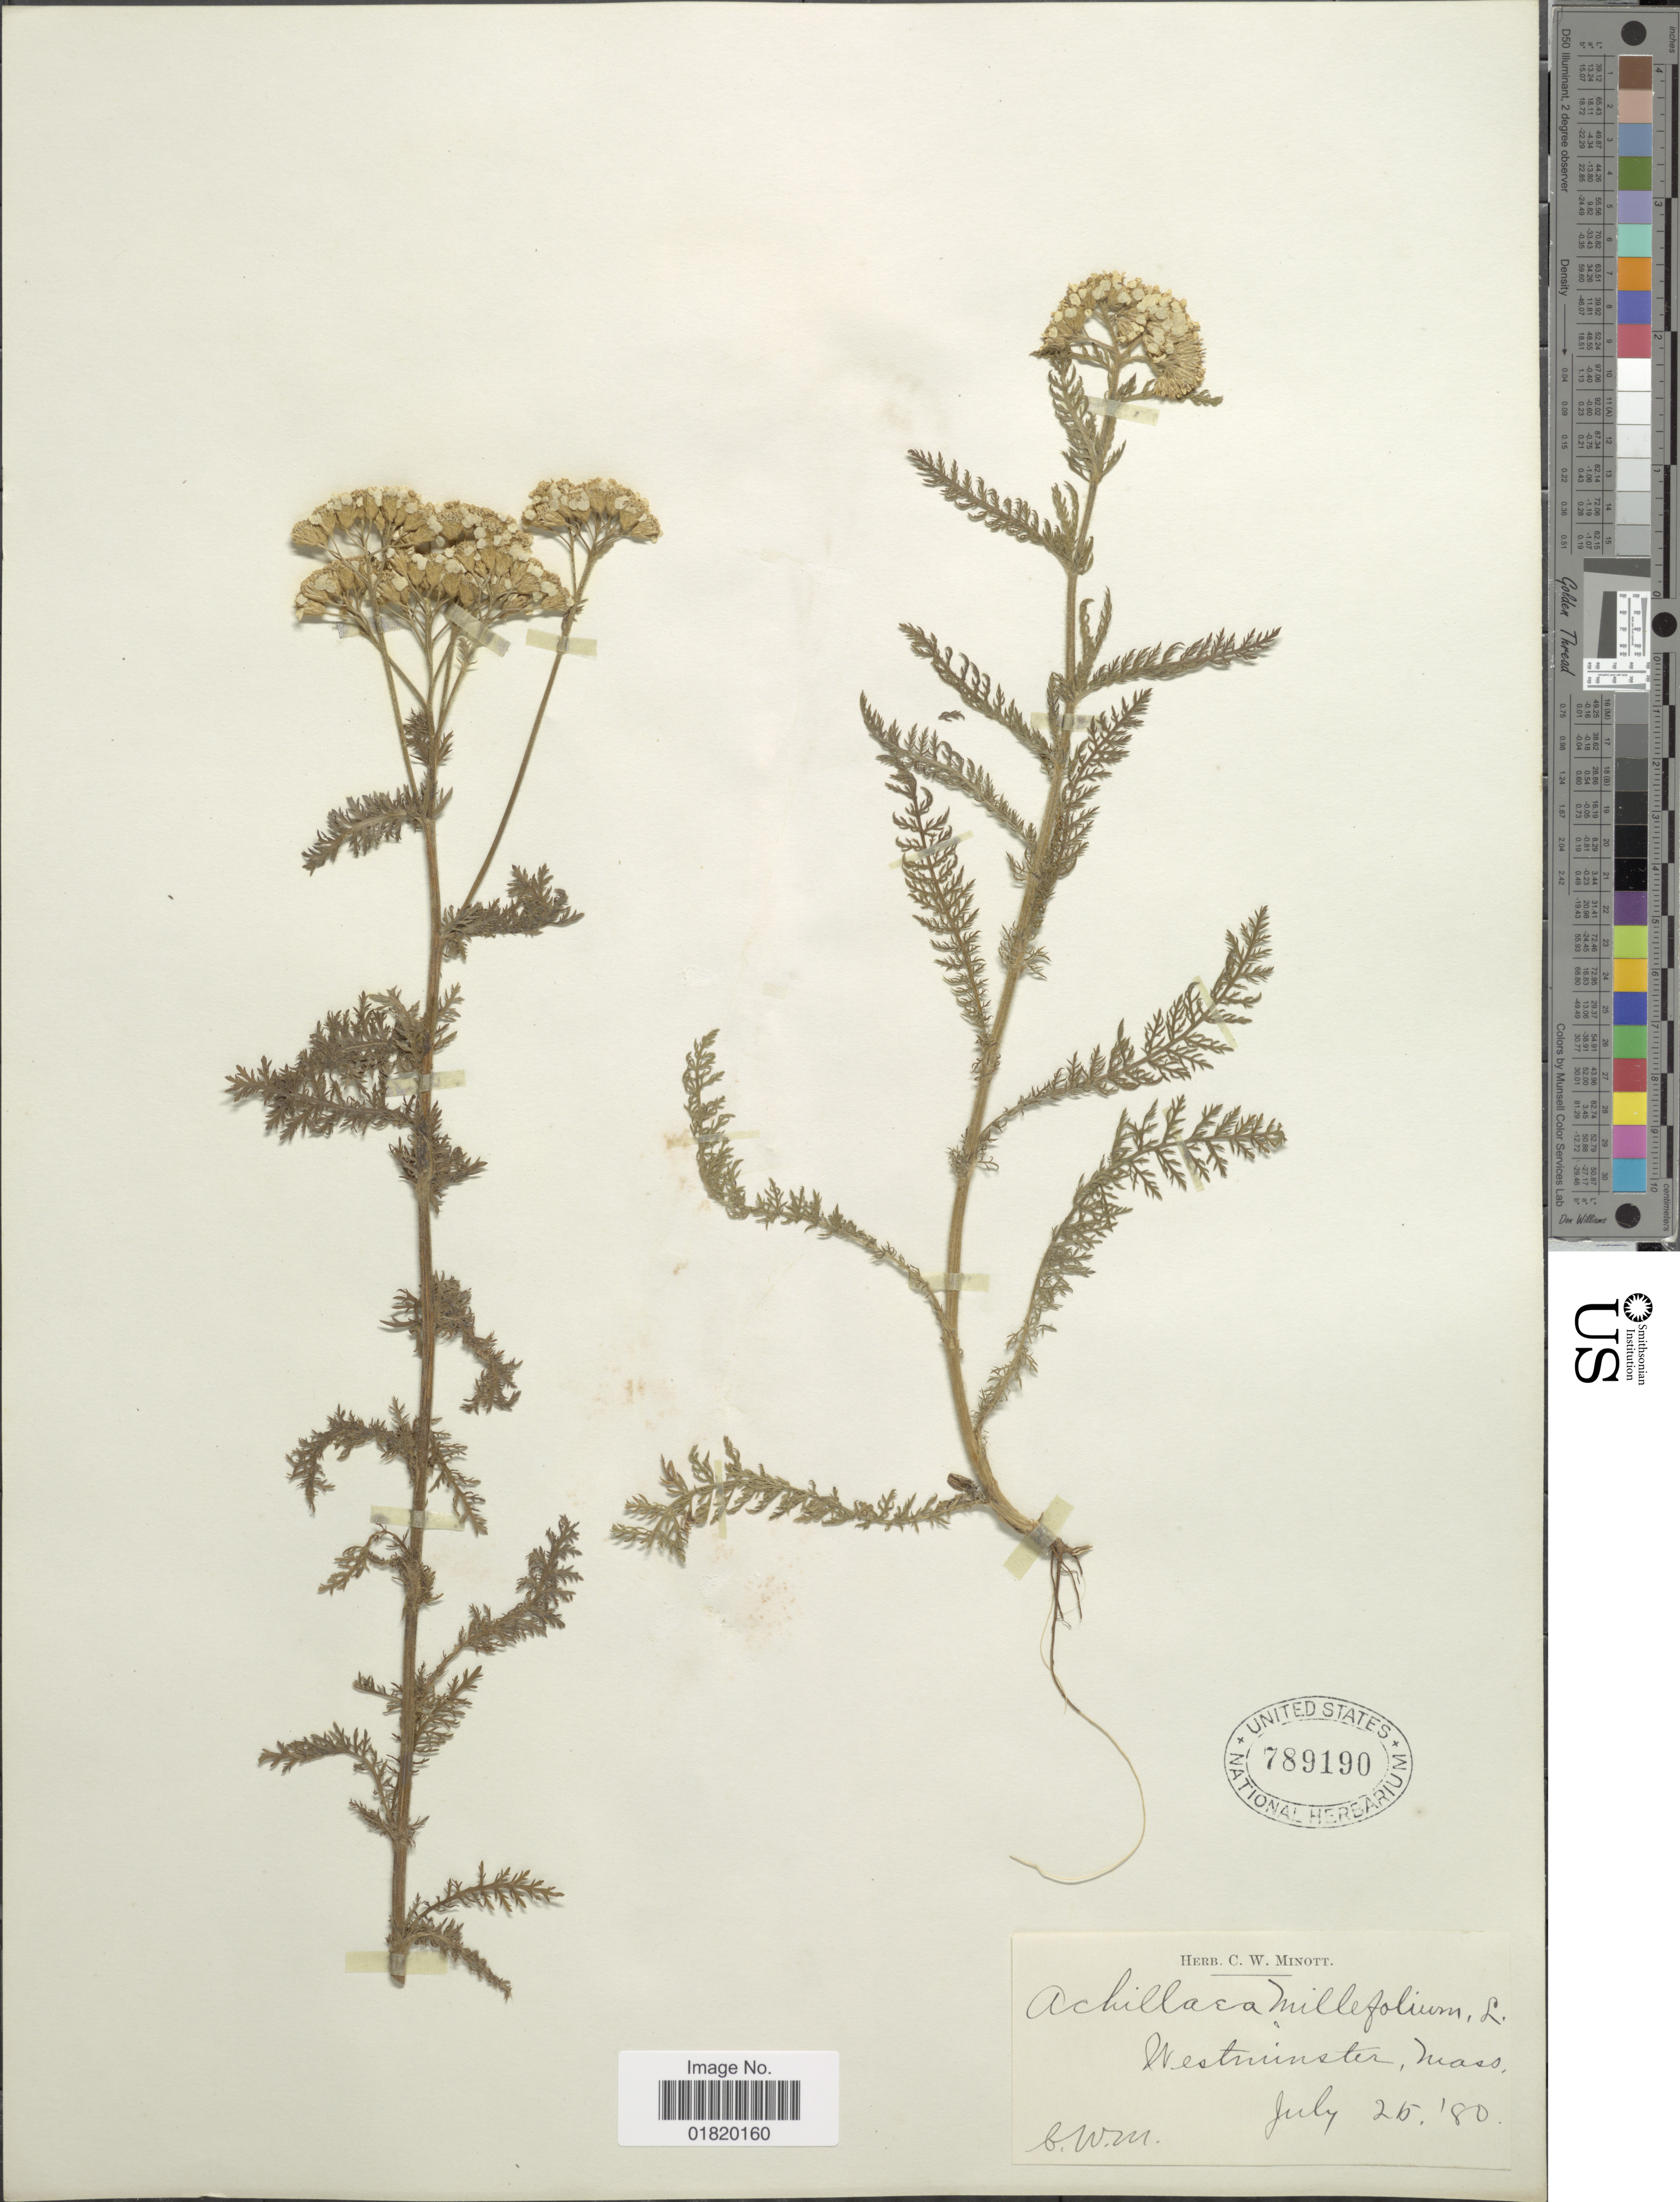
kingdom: Plantae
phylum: Tracheophyta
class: Magnoliopsida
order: Asterales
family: Asteraceae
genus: Achillea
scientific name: Achillea millefolium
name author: L.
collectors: C. Minott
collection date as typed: Transcribed d/m/y: 25/7/80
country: United States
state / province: Massachusetts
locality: Westminster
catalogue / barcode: US 789190